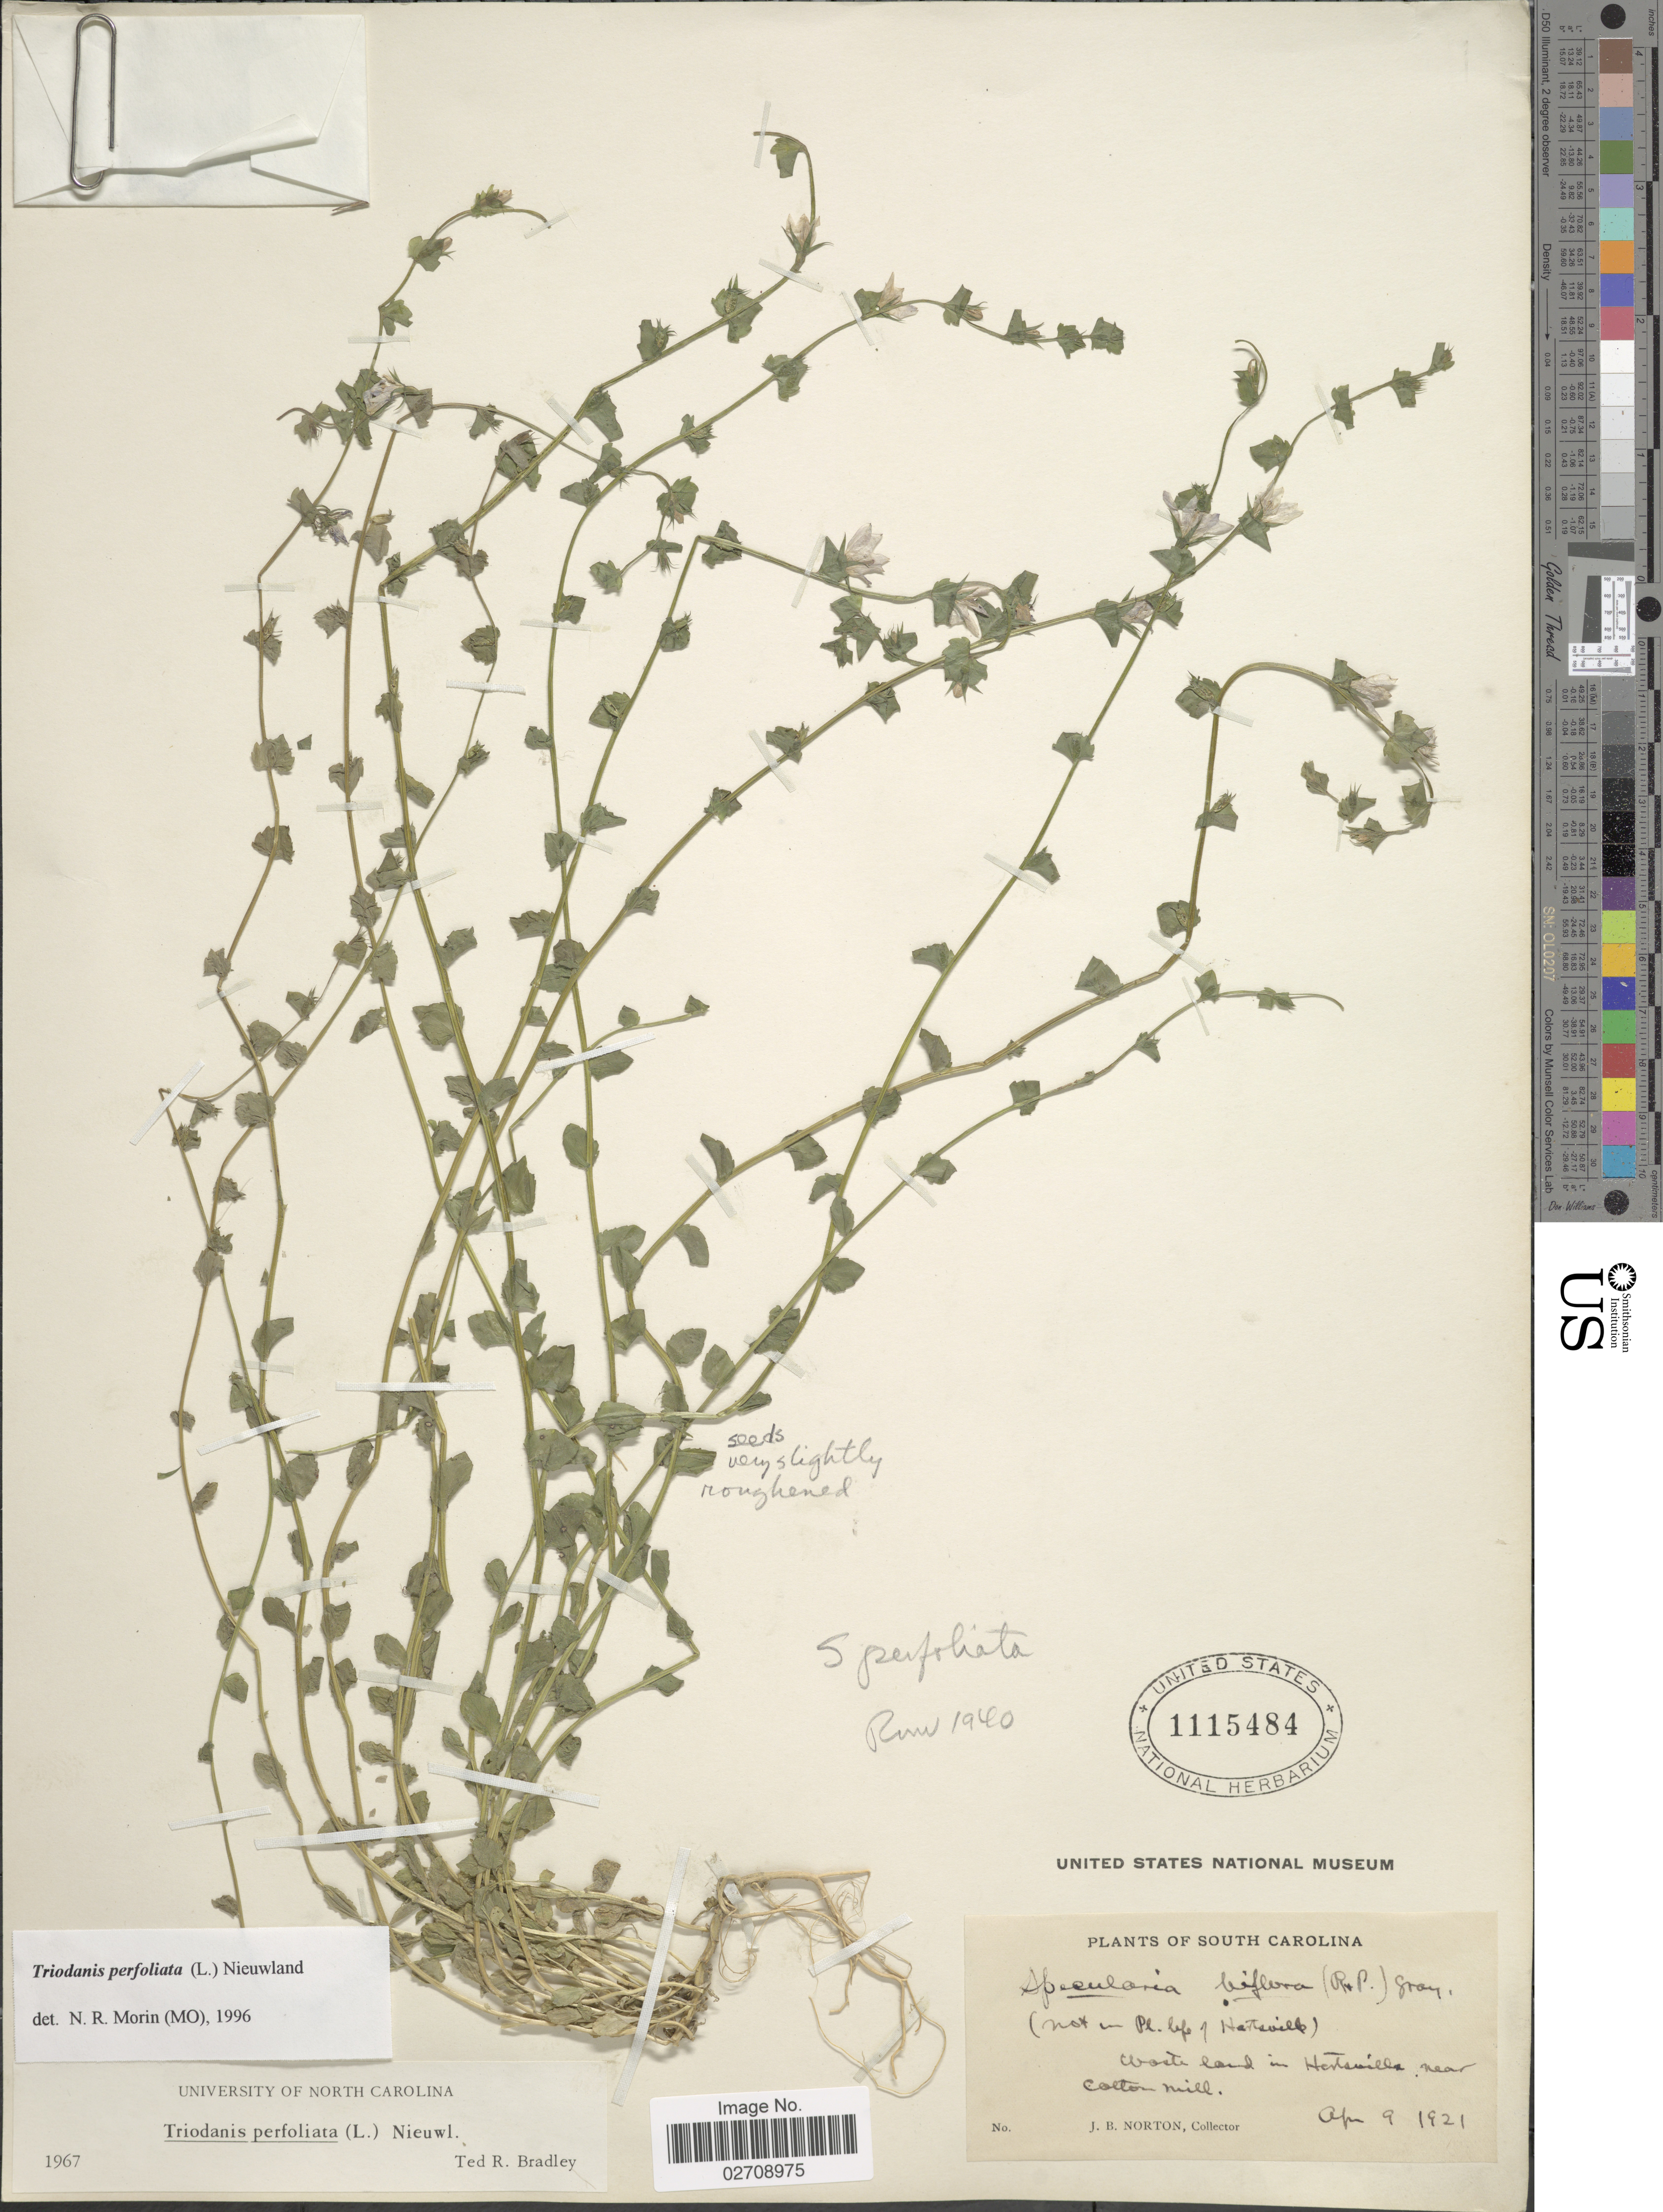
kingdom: Plantae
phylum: Tracheophyta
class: Magnoliopsida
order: Asterales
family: Campanulaceae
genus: Triodanis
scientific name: Triodanis perfoliata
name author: (L.) Nieuwl.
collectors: J. B. Norton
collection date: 1921-04-09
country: United States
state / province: South Carolina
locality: Waste land in Huntsville near Cotton Mill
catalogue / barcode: US 1115484